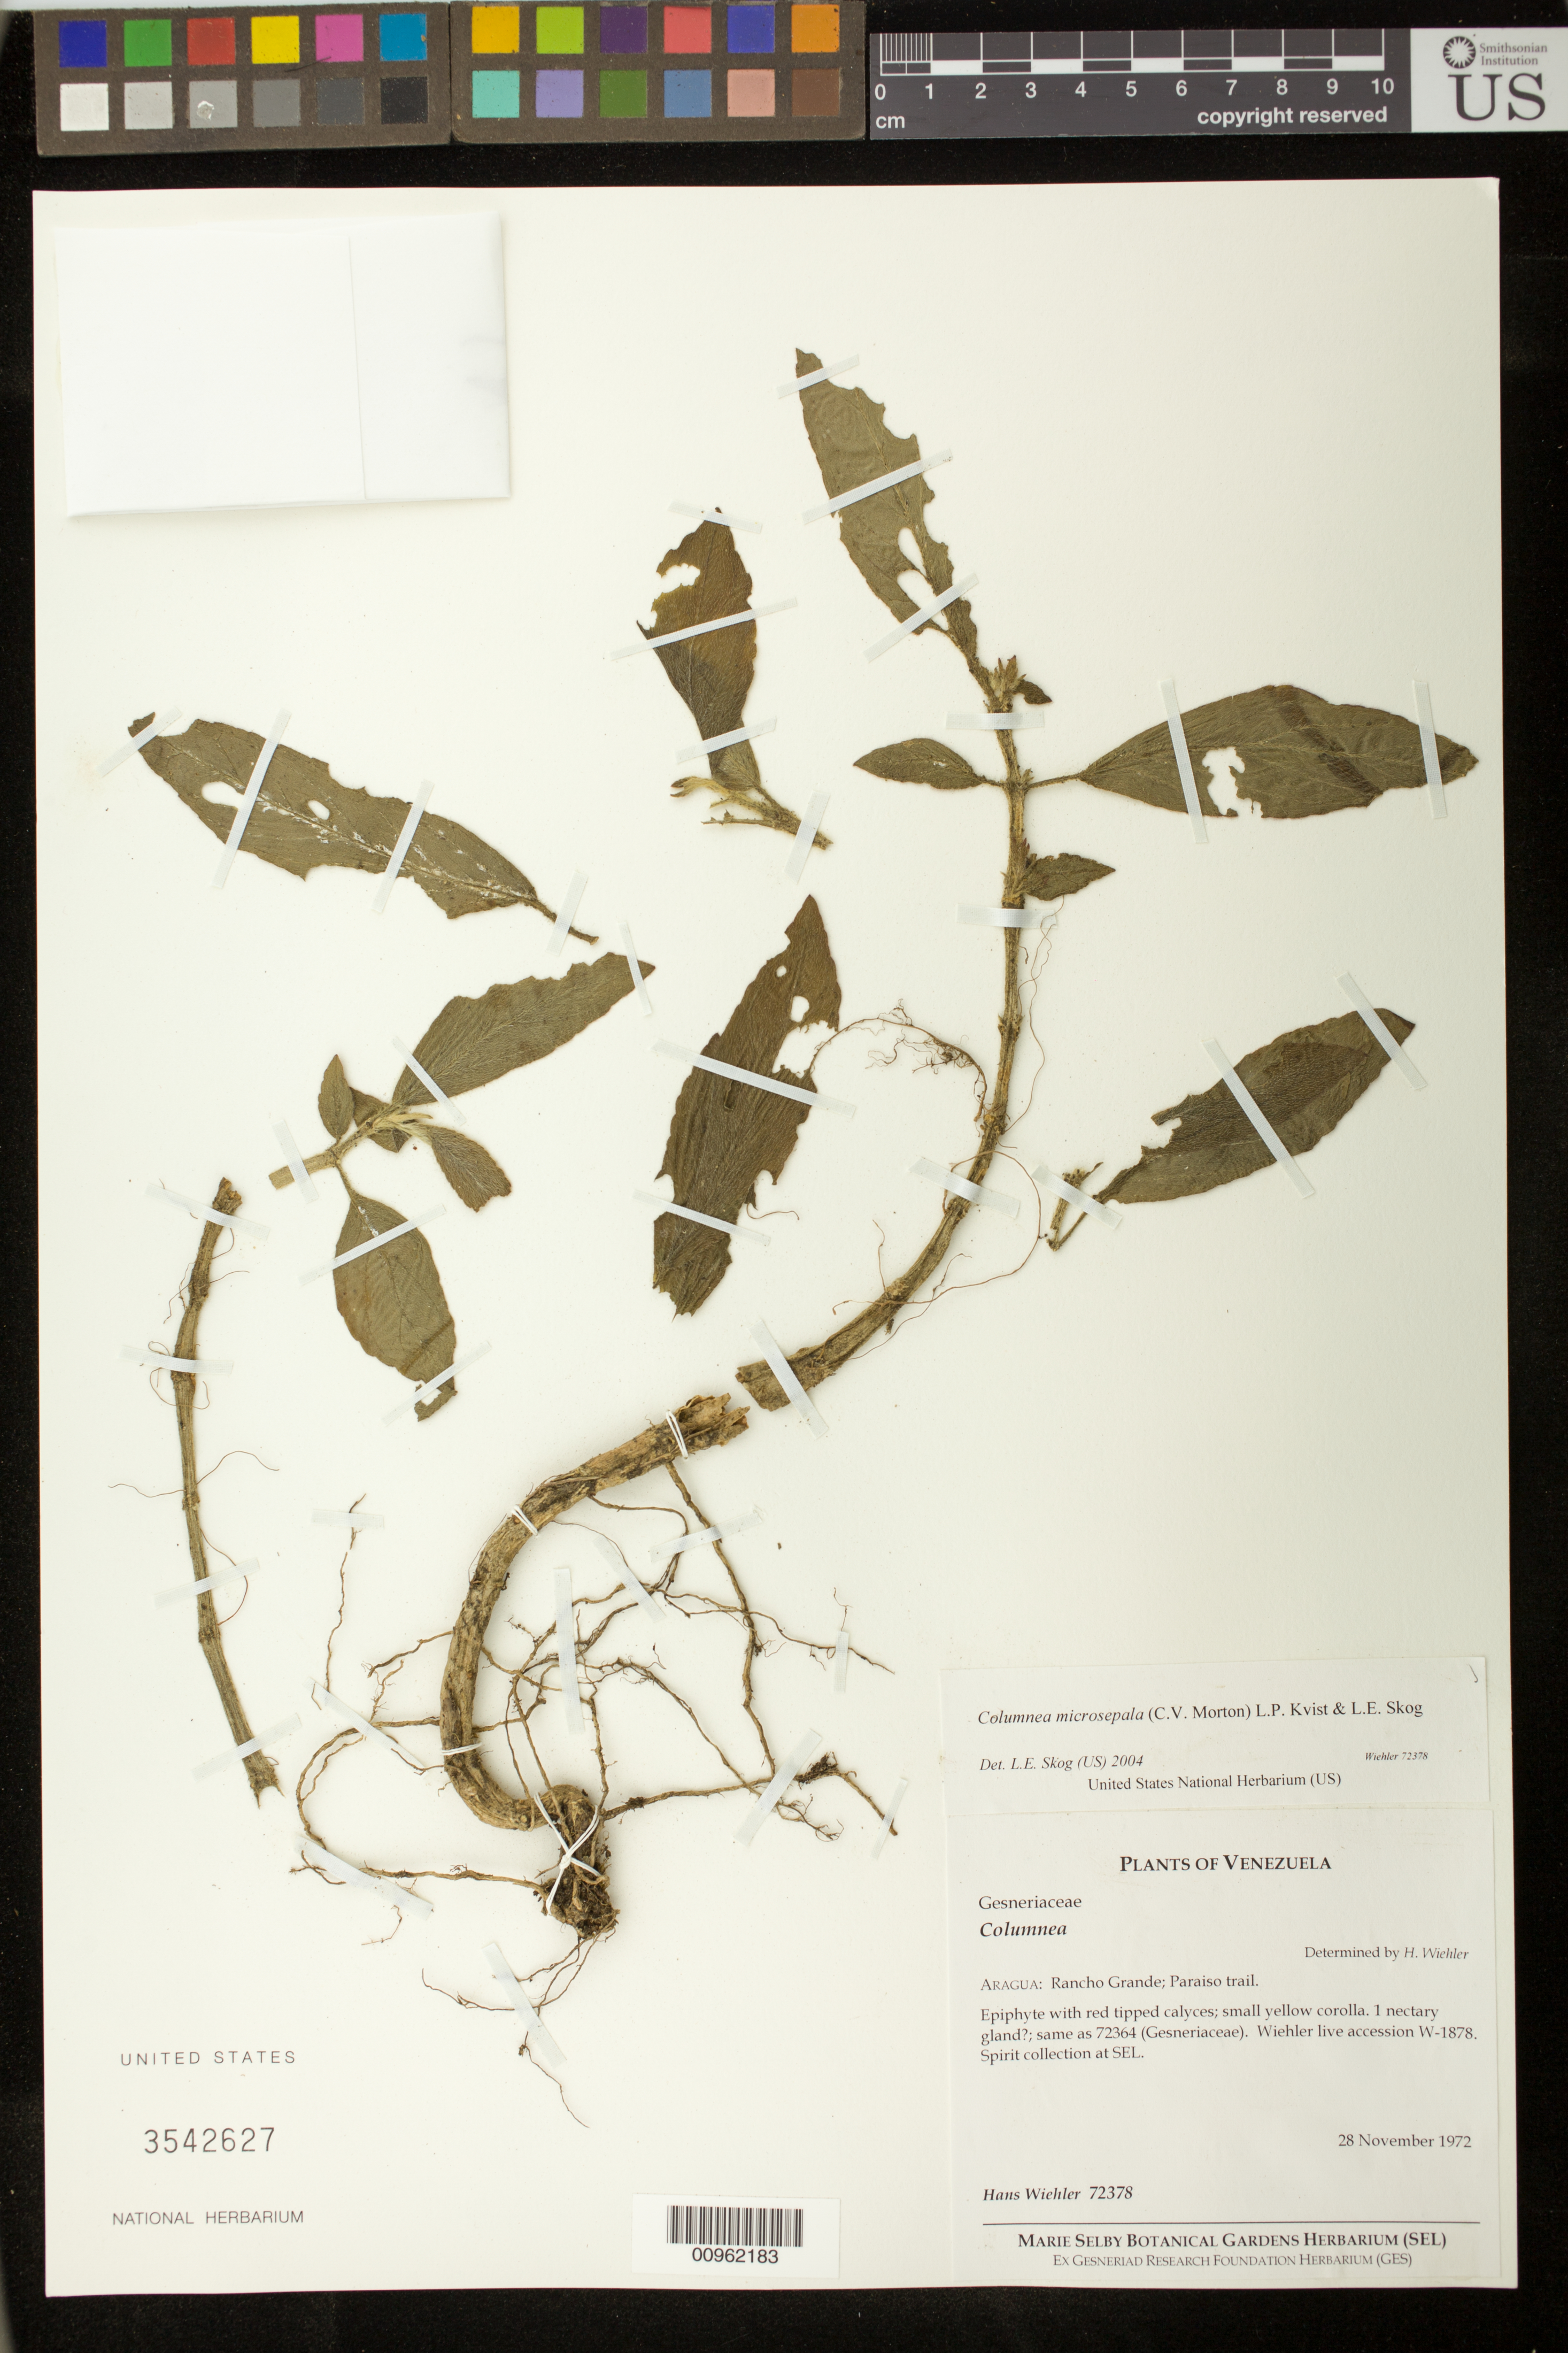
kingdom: Plantae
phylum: Tracheophyta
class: Magnoliopsida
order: Lamiales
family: Gesneriaceae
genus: Columnea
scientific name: Columnea microsepala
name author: (C.V. Morton) L.P. Kvist & L.E. Skog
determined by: Skog, Laurence E.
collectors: H. J. Wiehler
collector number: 72378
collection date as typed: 28 Nov 1972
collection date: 1972-11-28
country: Venezuela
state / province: Aragua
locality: Aragua: Rancho Grande, Paraiso trail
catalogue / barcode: US 3542627